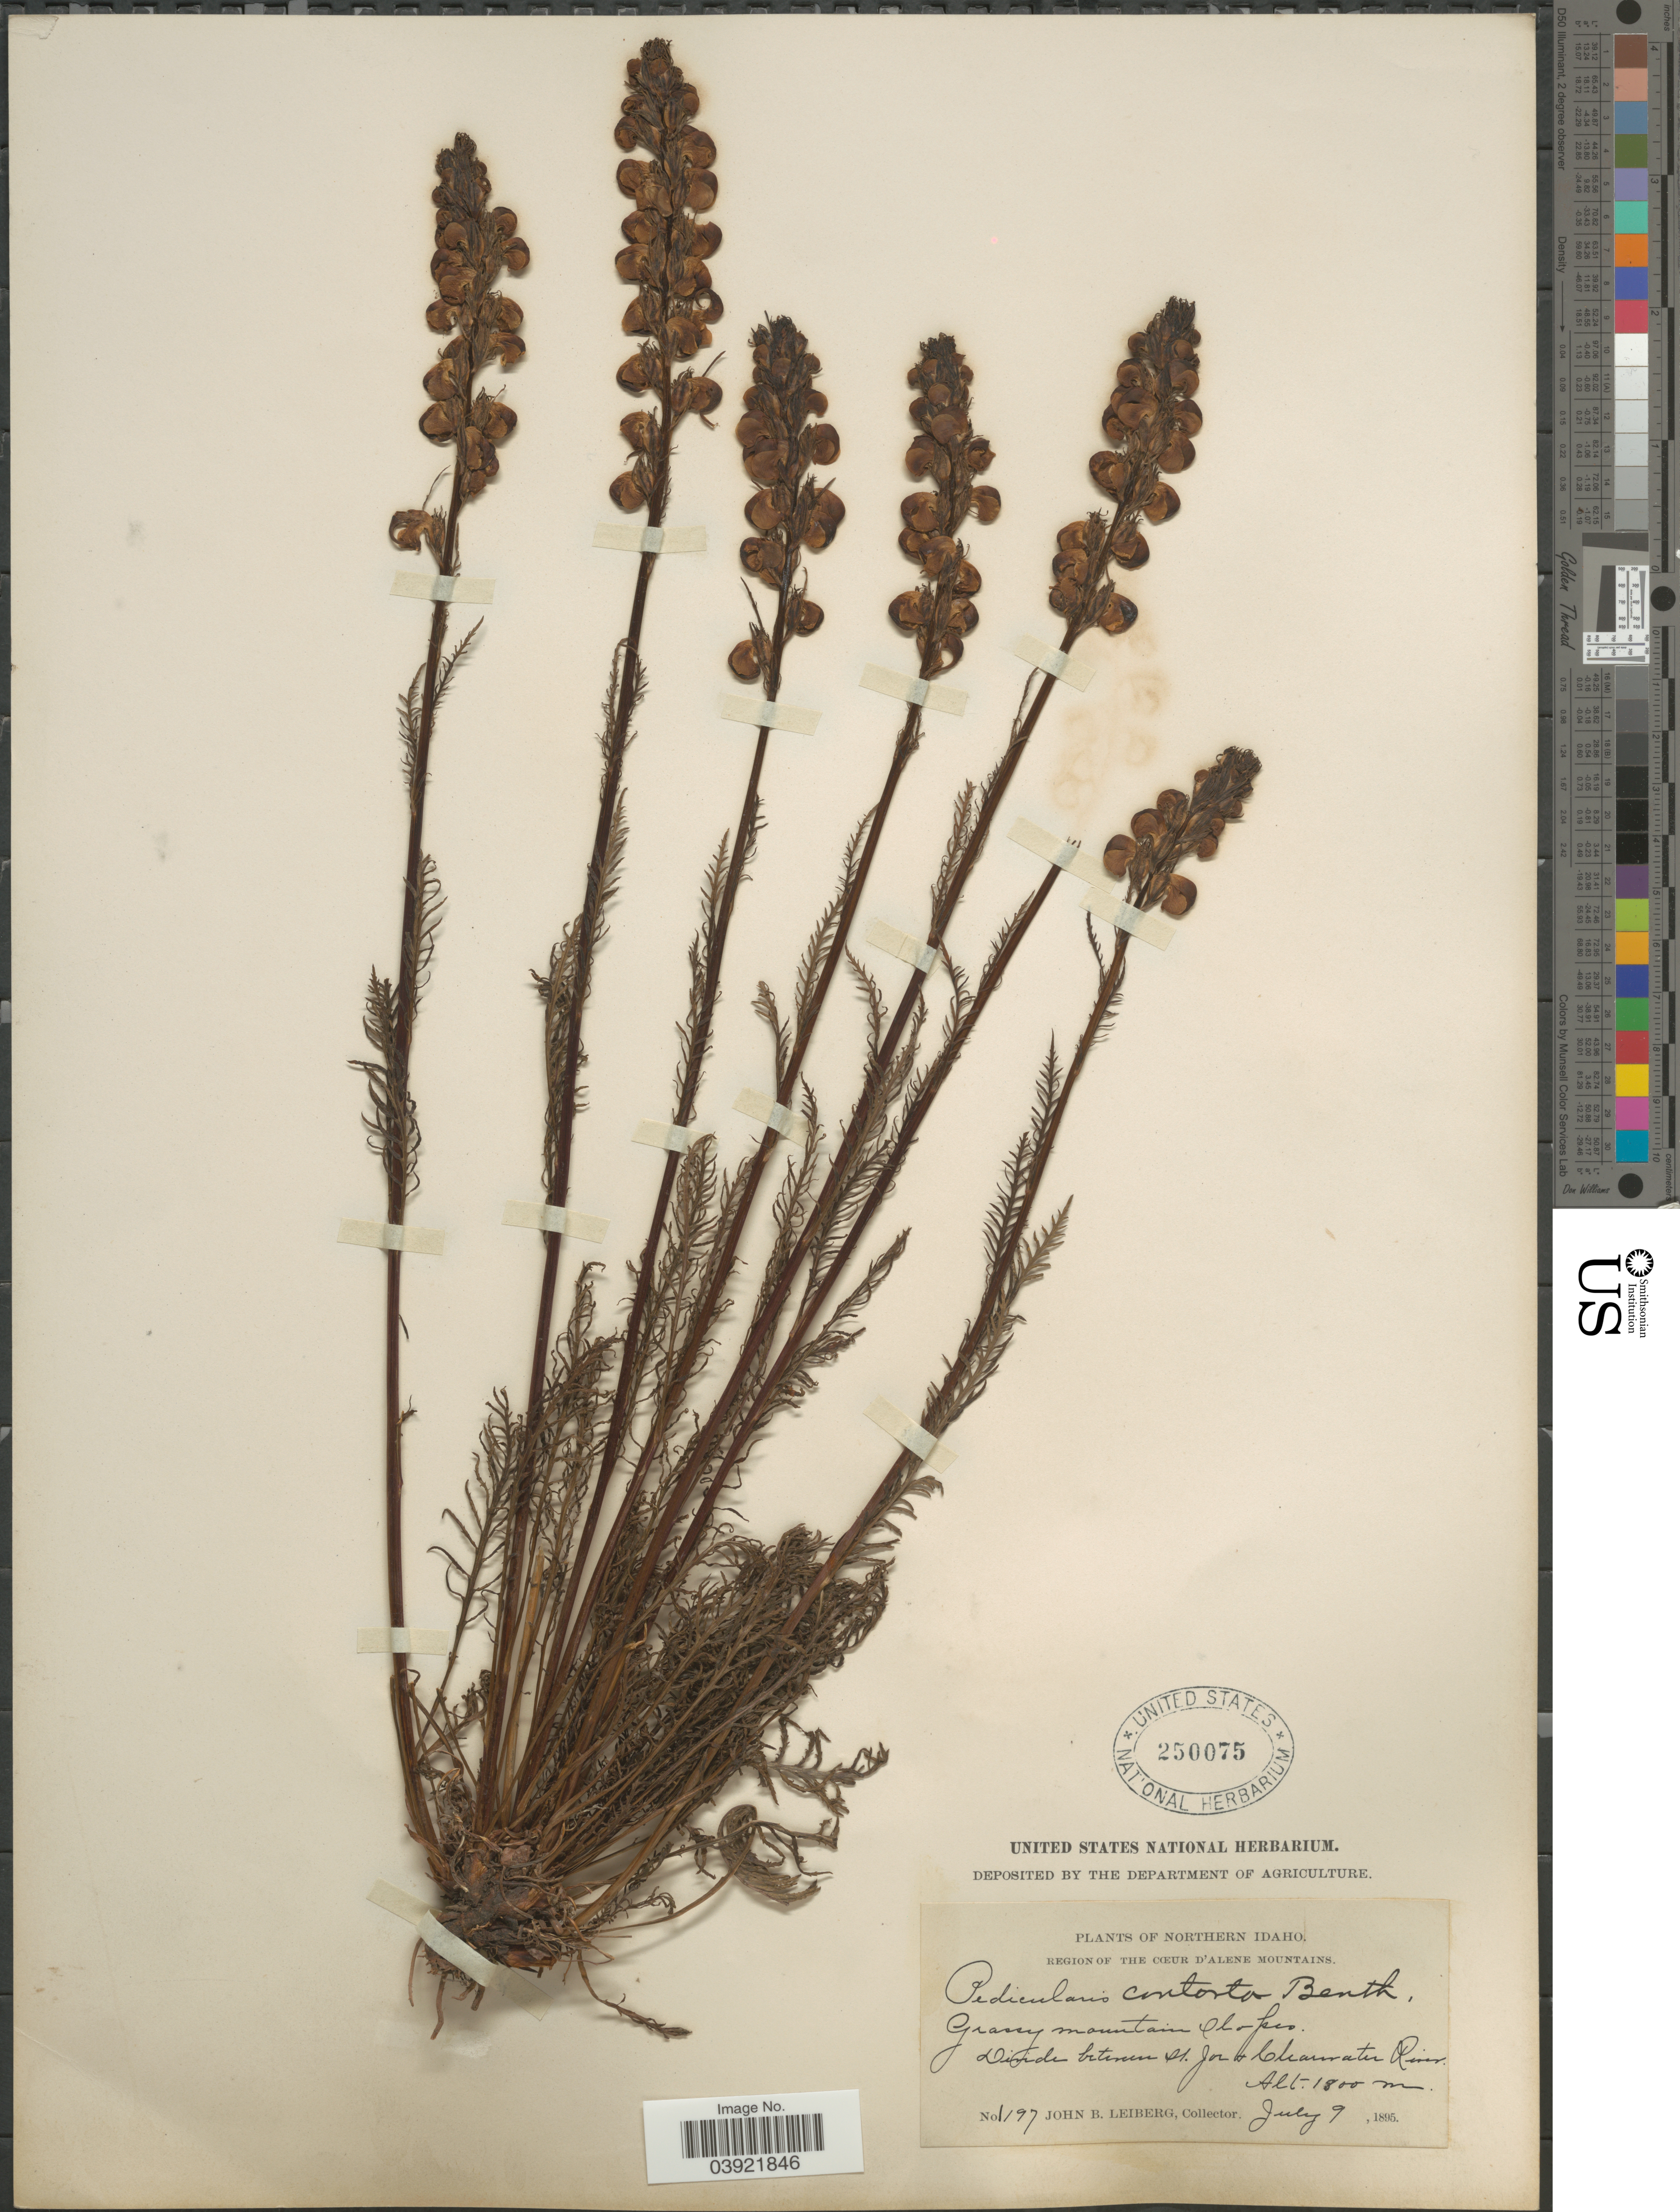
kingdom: Plantae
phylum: Tracheophyta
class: Magnoliopsida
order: Lamiales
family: Orobanchaceae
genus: Pedicularis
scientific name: Pedicularis contorta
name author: Benth.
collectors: J. B. Leiberg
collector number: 1197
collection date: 1895-07-09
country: United States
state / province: Idaho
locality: Northern Idaho. Region of the Cœur D'Alene Mountains. Divide between St. Joe & Clearwater River.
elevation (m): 1800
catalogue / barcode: US 250075